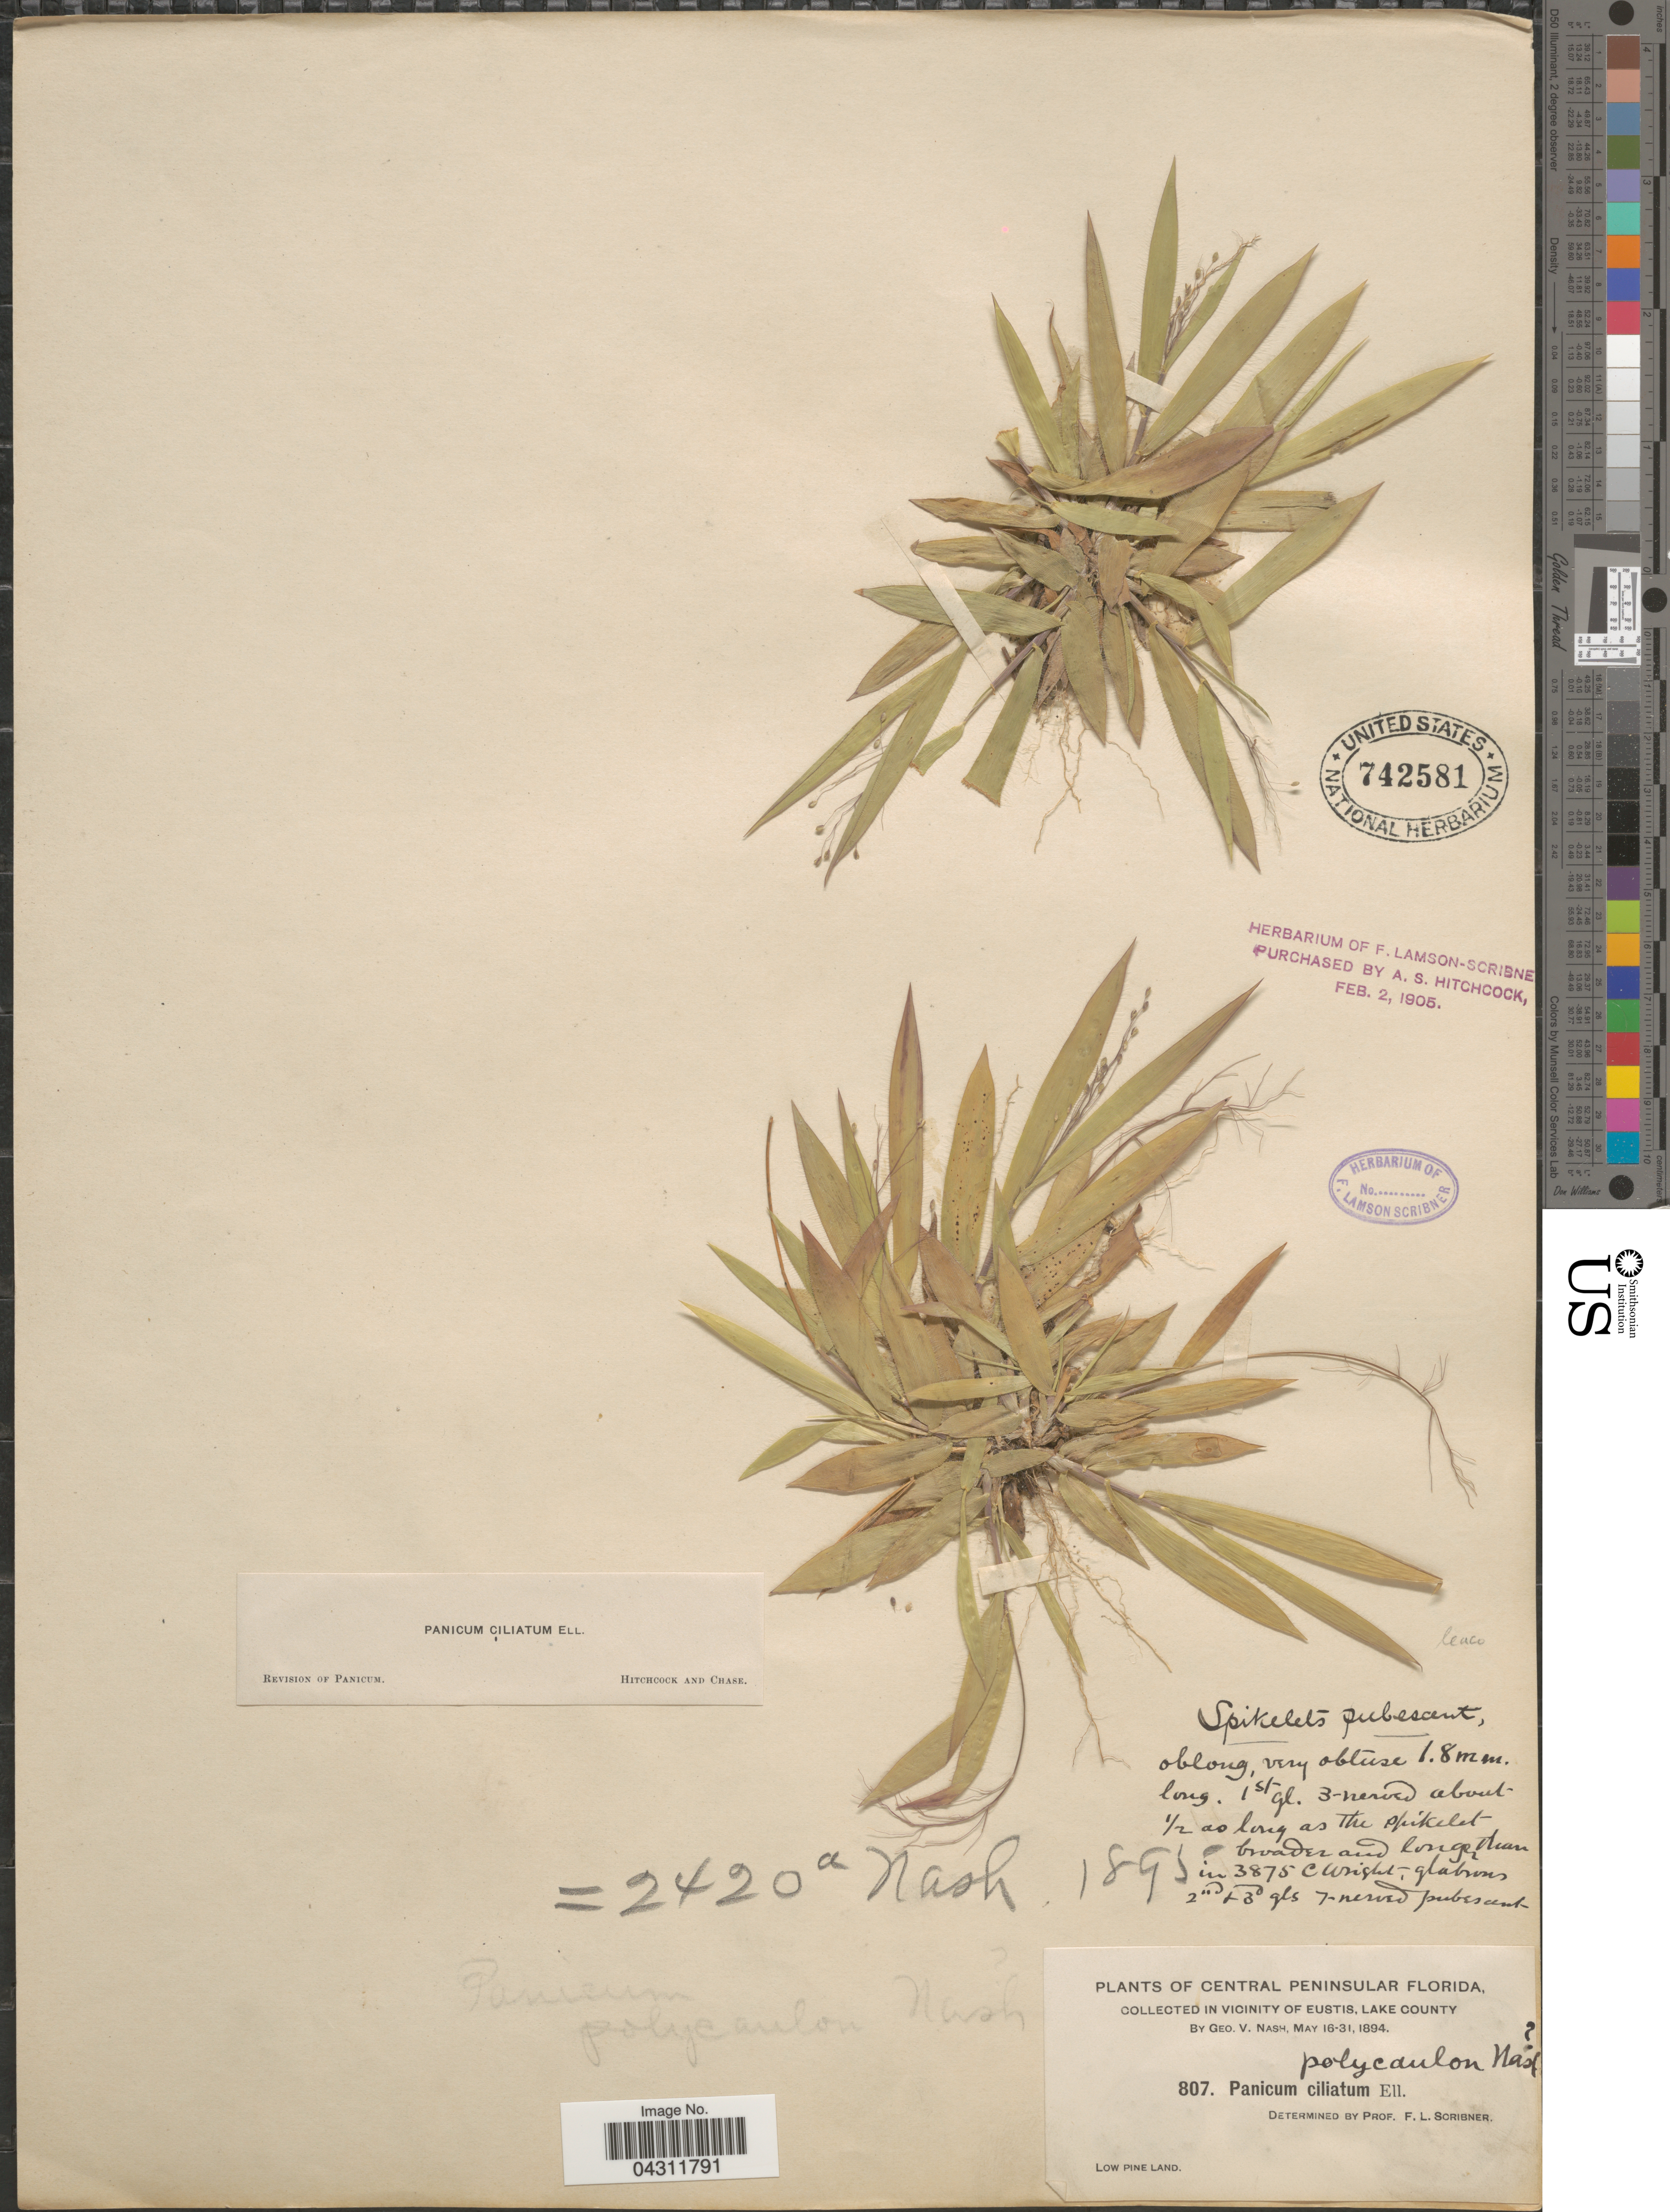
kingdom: Plantae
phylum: Tracheophyta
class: Liliopsida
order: Poales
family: Poaceae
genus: Dichanthelium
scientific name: Dichanthelium strigosum var. leucoblepharis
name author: (Trin.) Freckmann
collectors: G. V. Nash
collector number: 807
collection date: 1894-05-16/1894-05-31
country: United States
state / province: Florida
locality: Central Peninsular Florida, in vicinity of Eustis, Lake County. Low Pine Land.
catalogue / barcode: US 742581